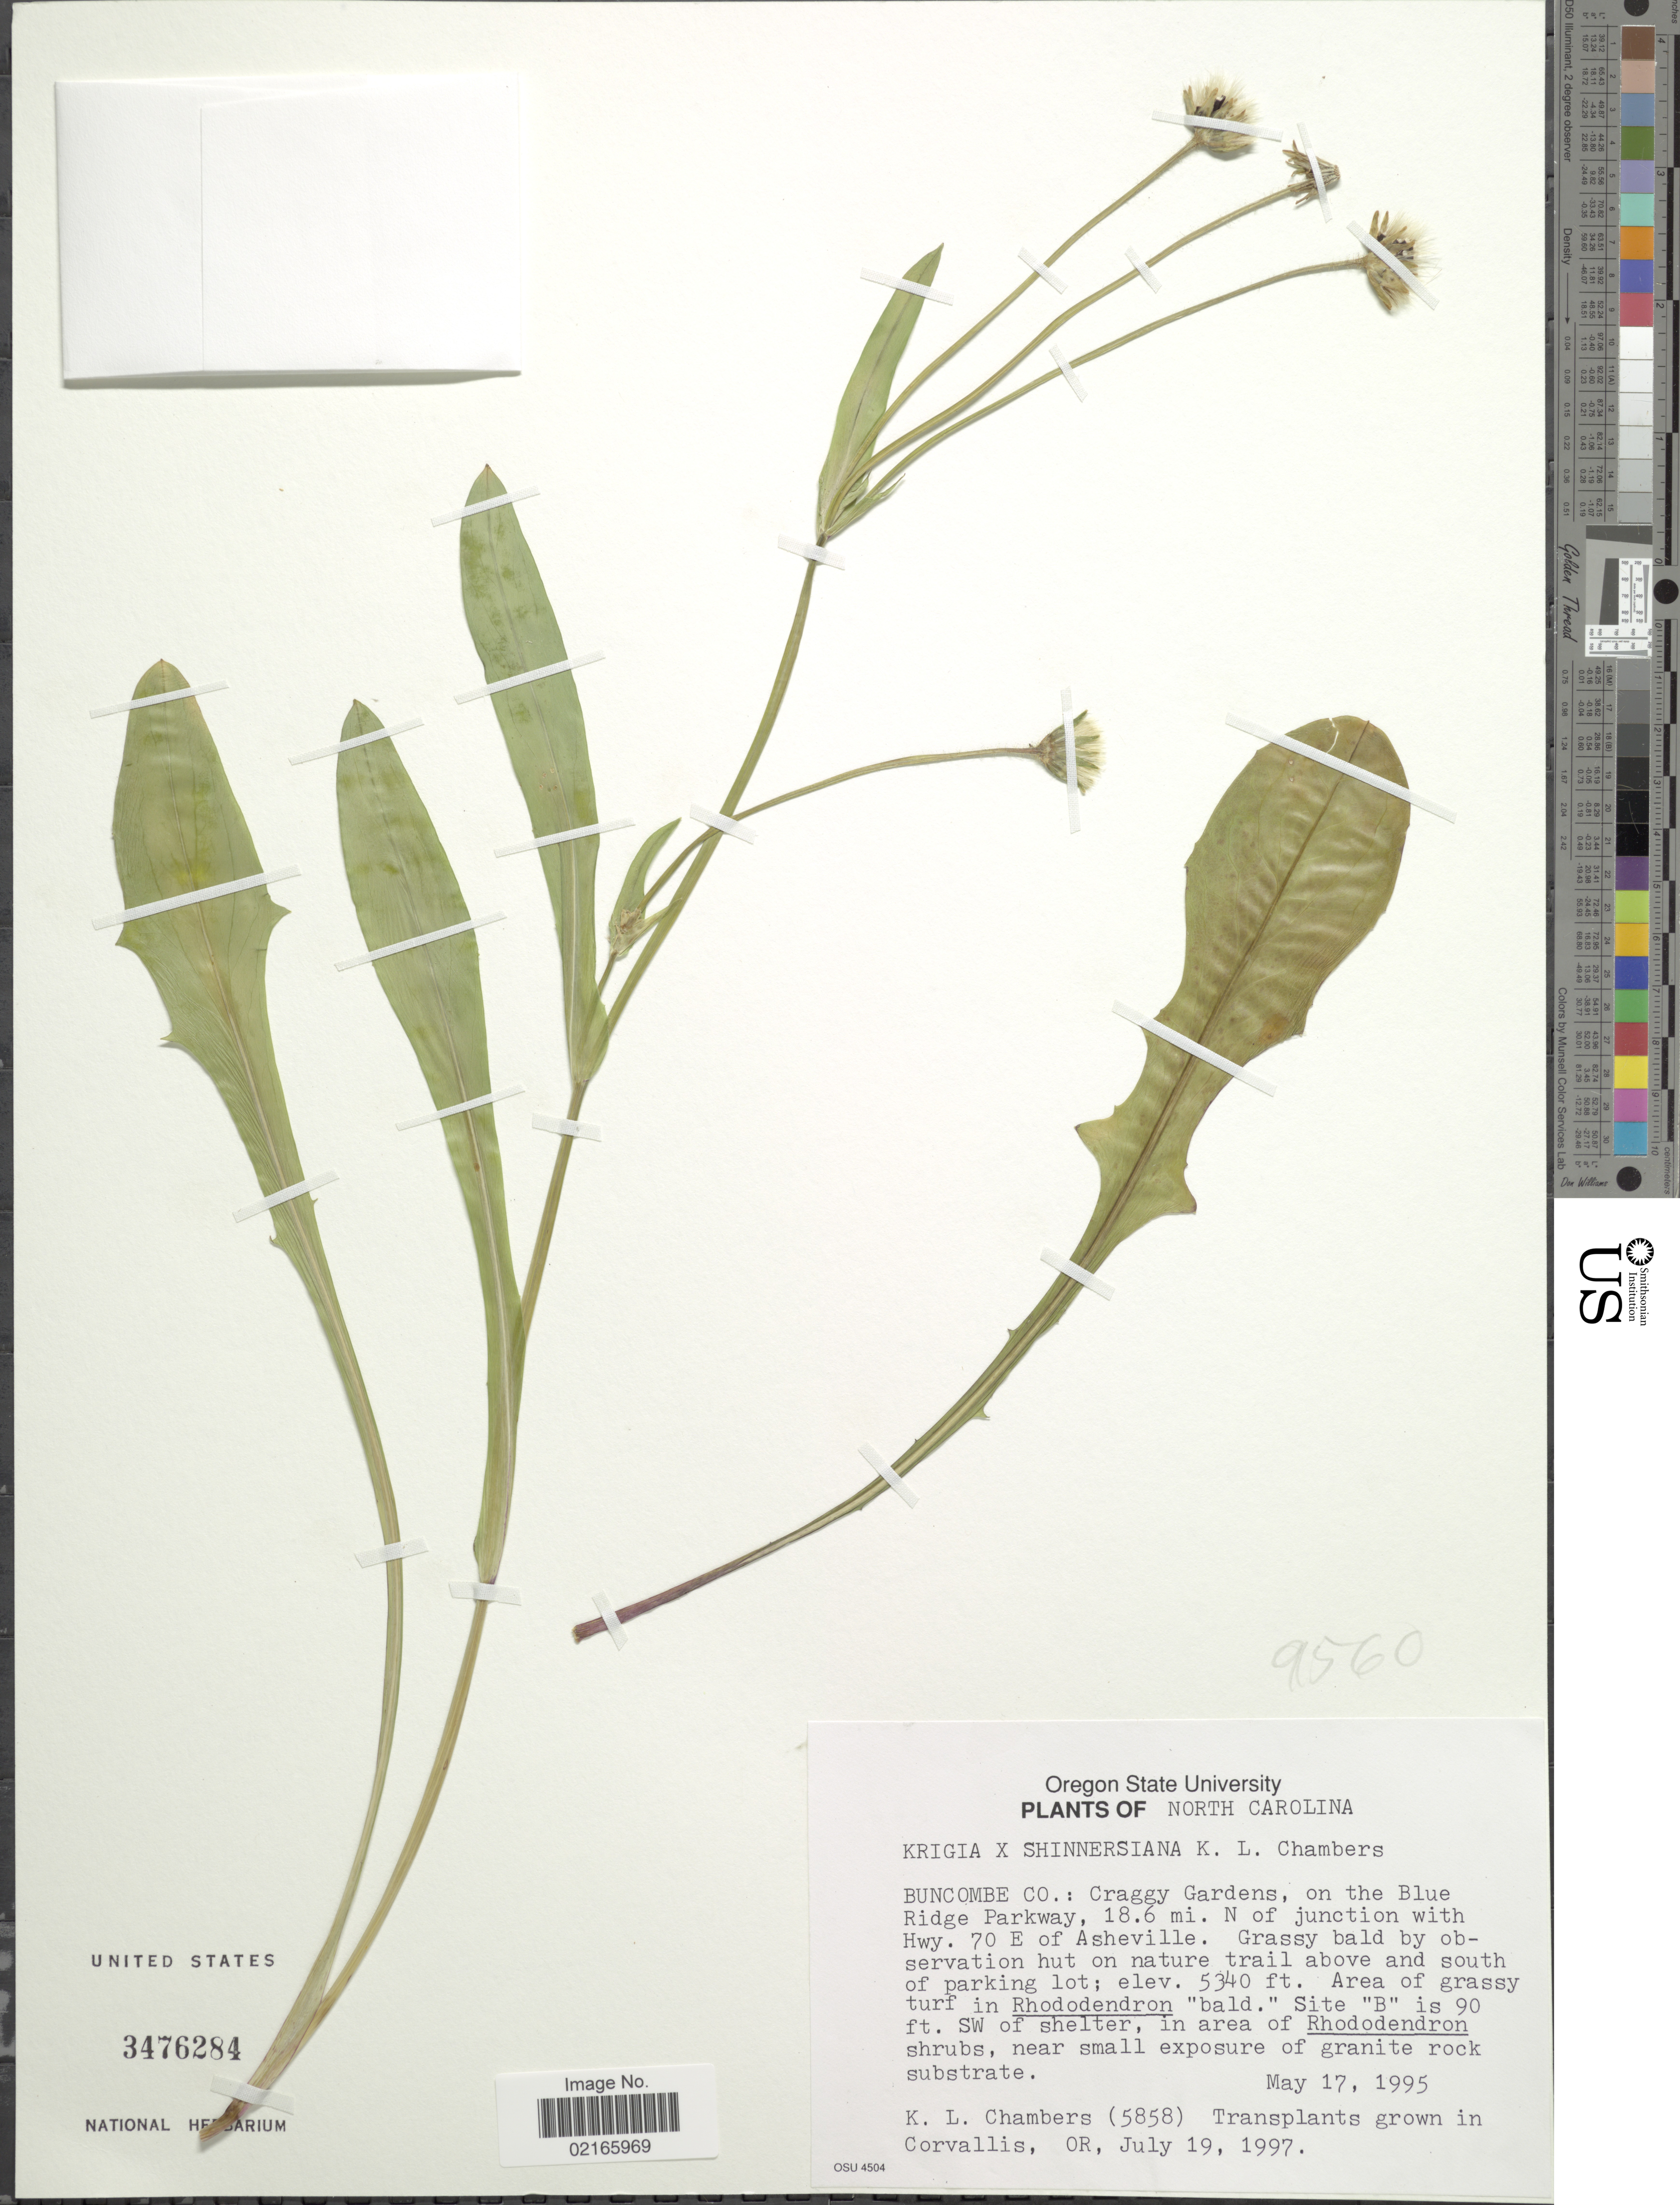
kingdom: Plantae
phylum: Tracheophyta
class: Magnoliopsida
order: Asterales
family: Asteraceae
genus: Krigia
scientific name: Krigia x shinnersiana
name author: K.L. Chambers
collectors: K. Chambers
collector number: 5858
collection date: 1997-07-19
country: United States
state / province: North Carolina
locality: Buncombe Co.: Craggy Gardens, on the Blue Ridge Parkway, 18.6 mi. N of junction with Hwy. 70 E of Asheville, grassy bald by observation hun on nature trail above and south of parking lot, area of grassy turf, SW of shelter, in area of Rhododendron shrubs, near small exposure of granite substrate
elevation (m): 1628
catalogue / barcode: US 3476284